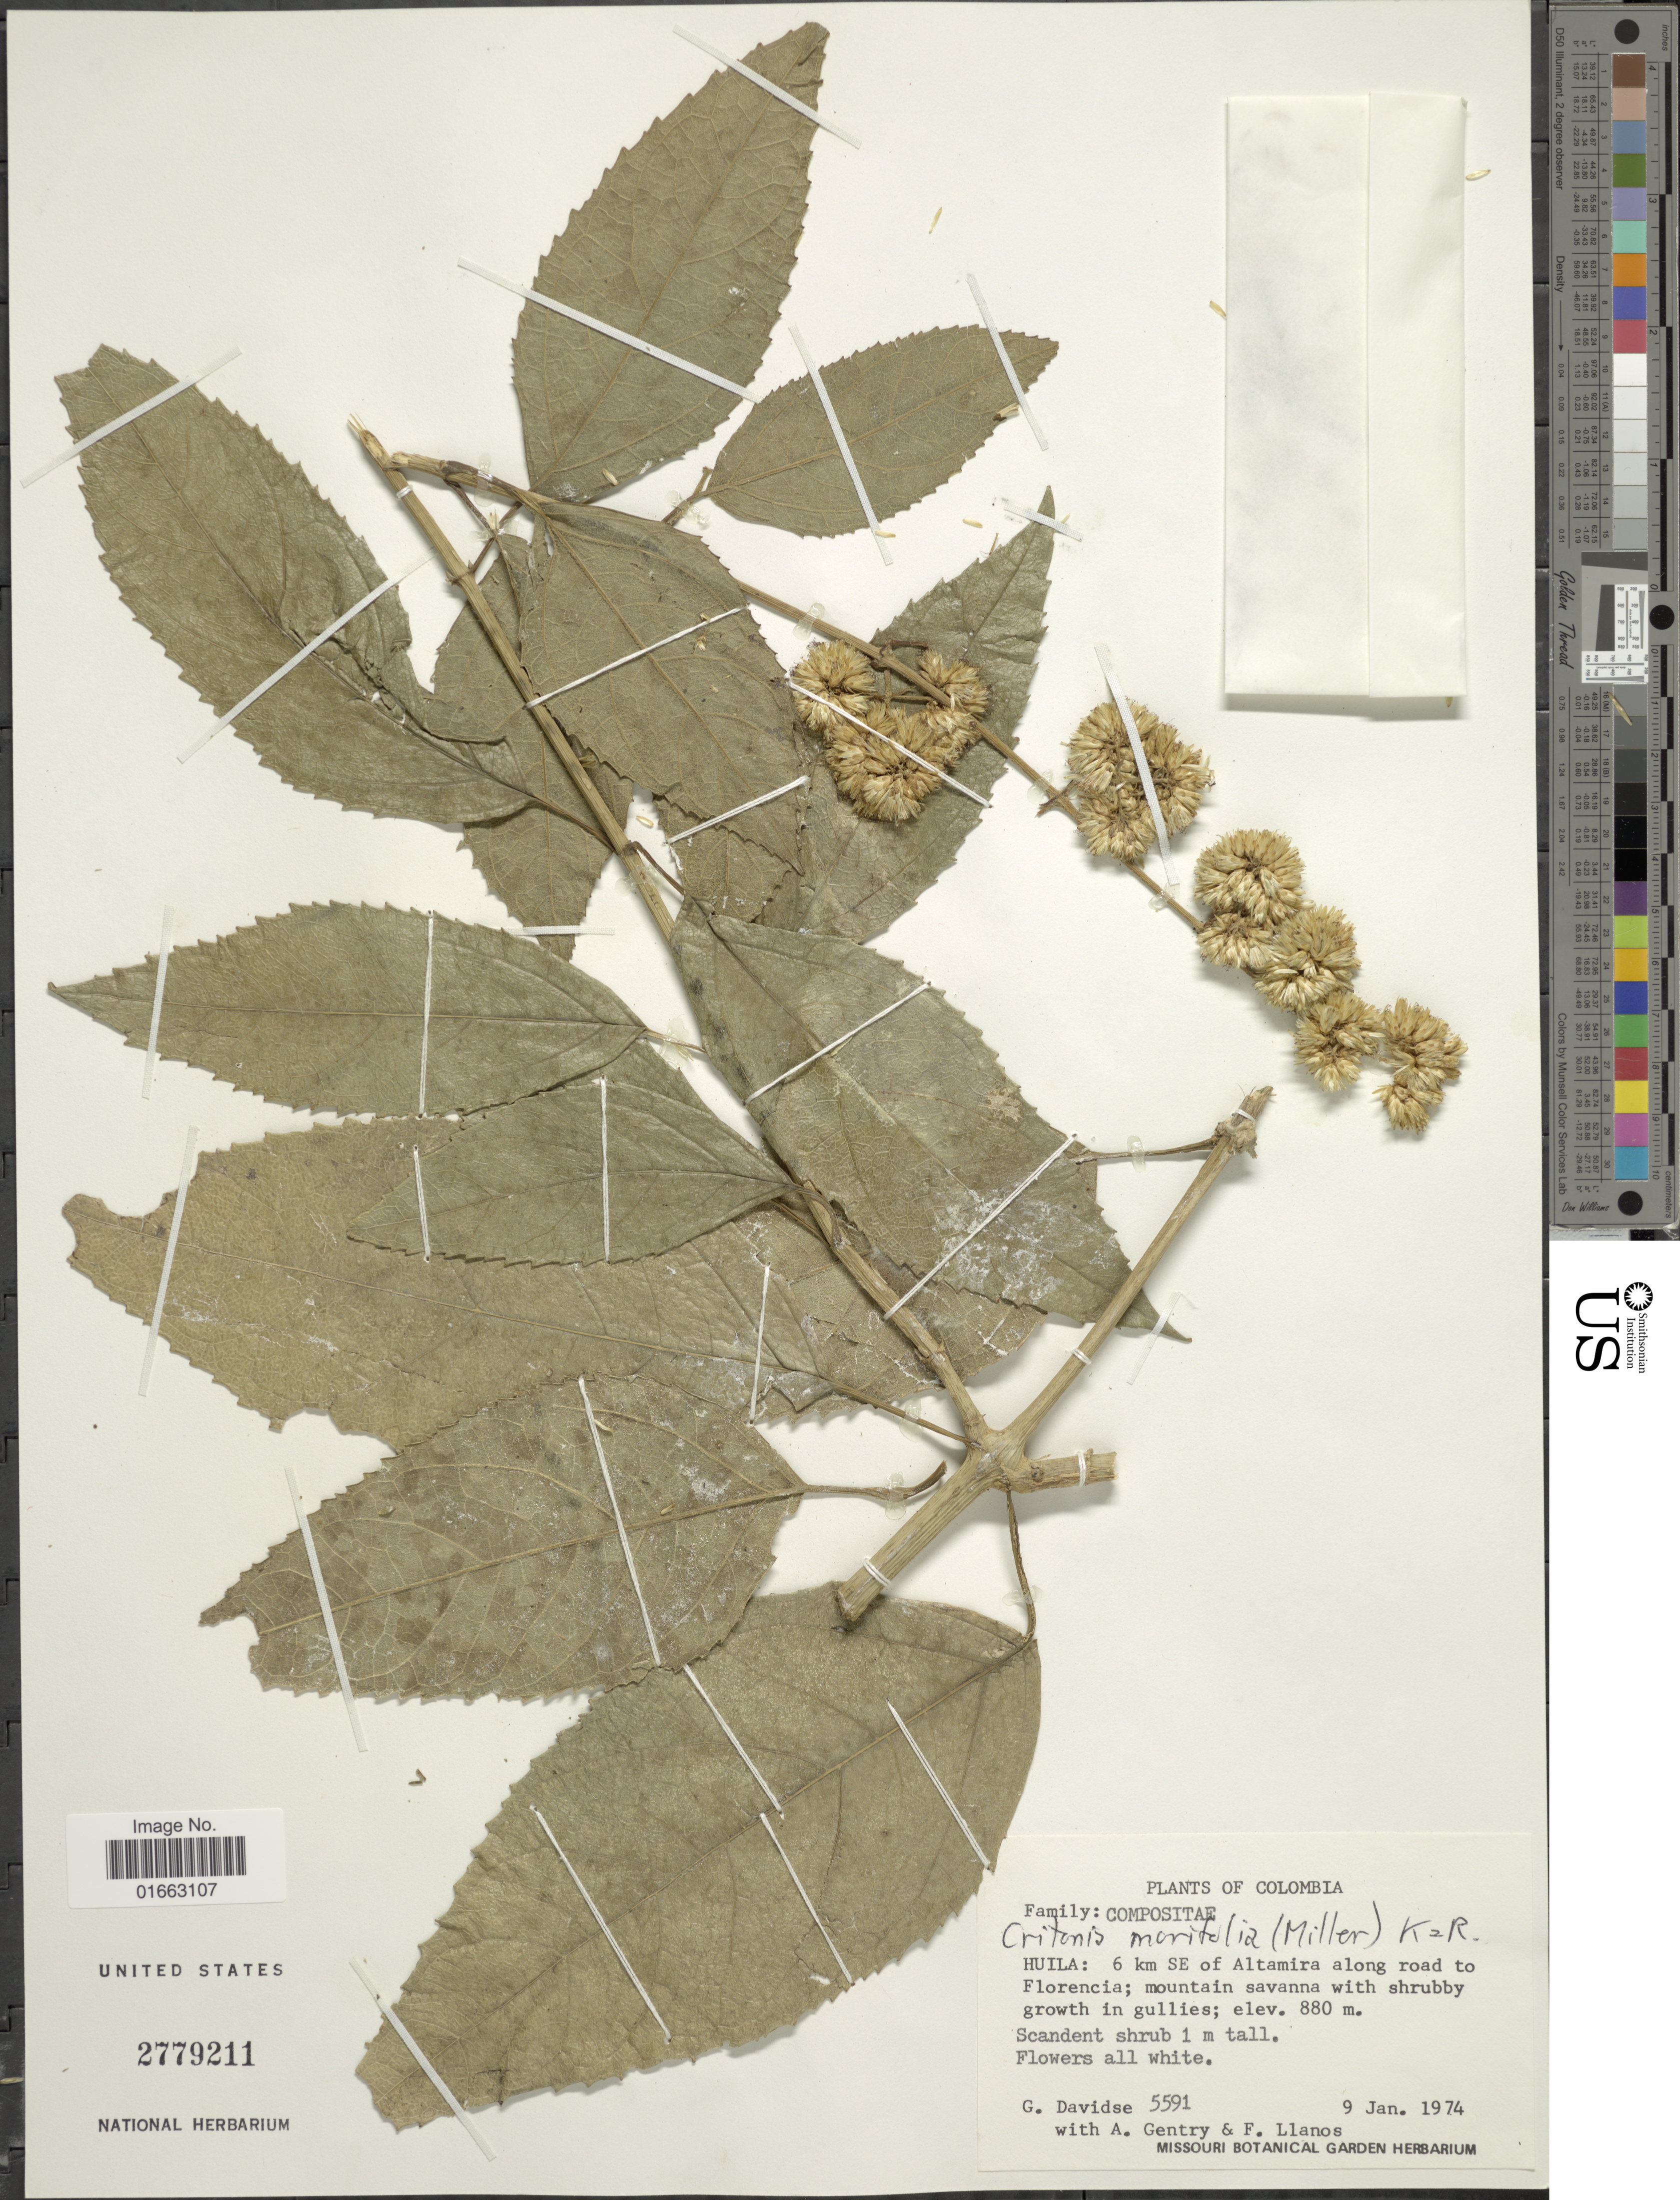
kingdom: Plantae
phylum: Tracheophyta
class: Magnoliopsida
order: Asterales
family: Asteraceae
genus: Critonia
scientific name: Critonia morifolia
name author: (Mill.) R.M. King & H. Rob.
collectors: G. Davidse, A. H. Gentry & F. Llanos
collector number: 5591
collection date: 1974-01-09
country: Colombia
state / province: Huila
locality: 6 km SE of Altamira along road to Florencia; mountain savanna with shrubby growth in gullies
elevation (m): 800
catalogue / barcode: US 2779211